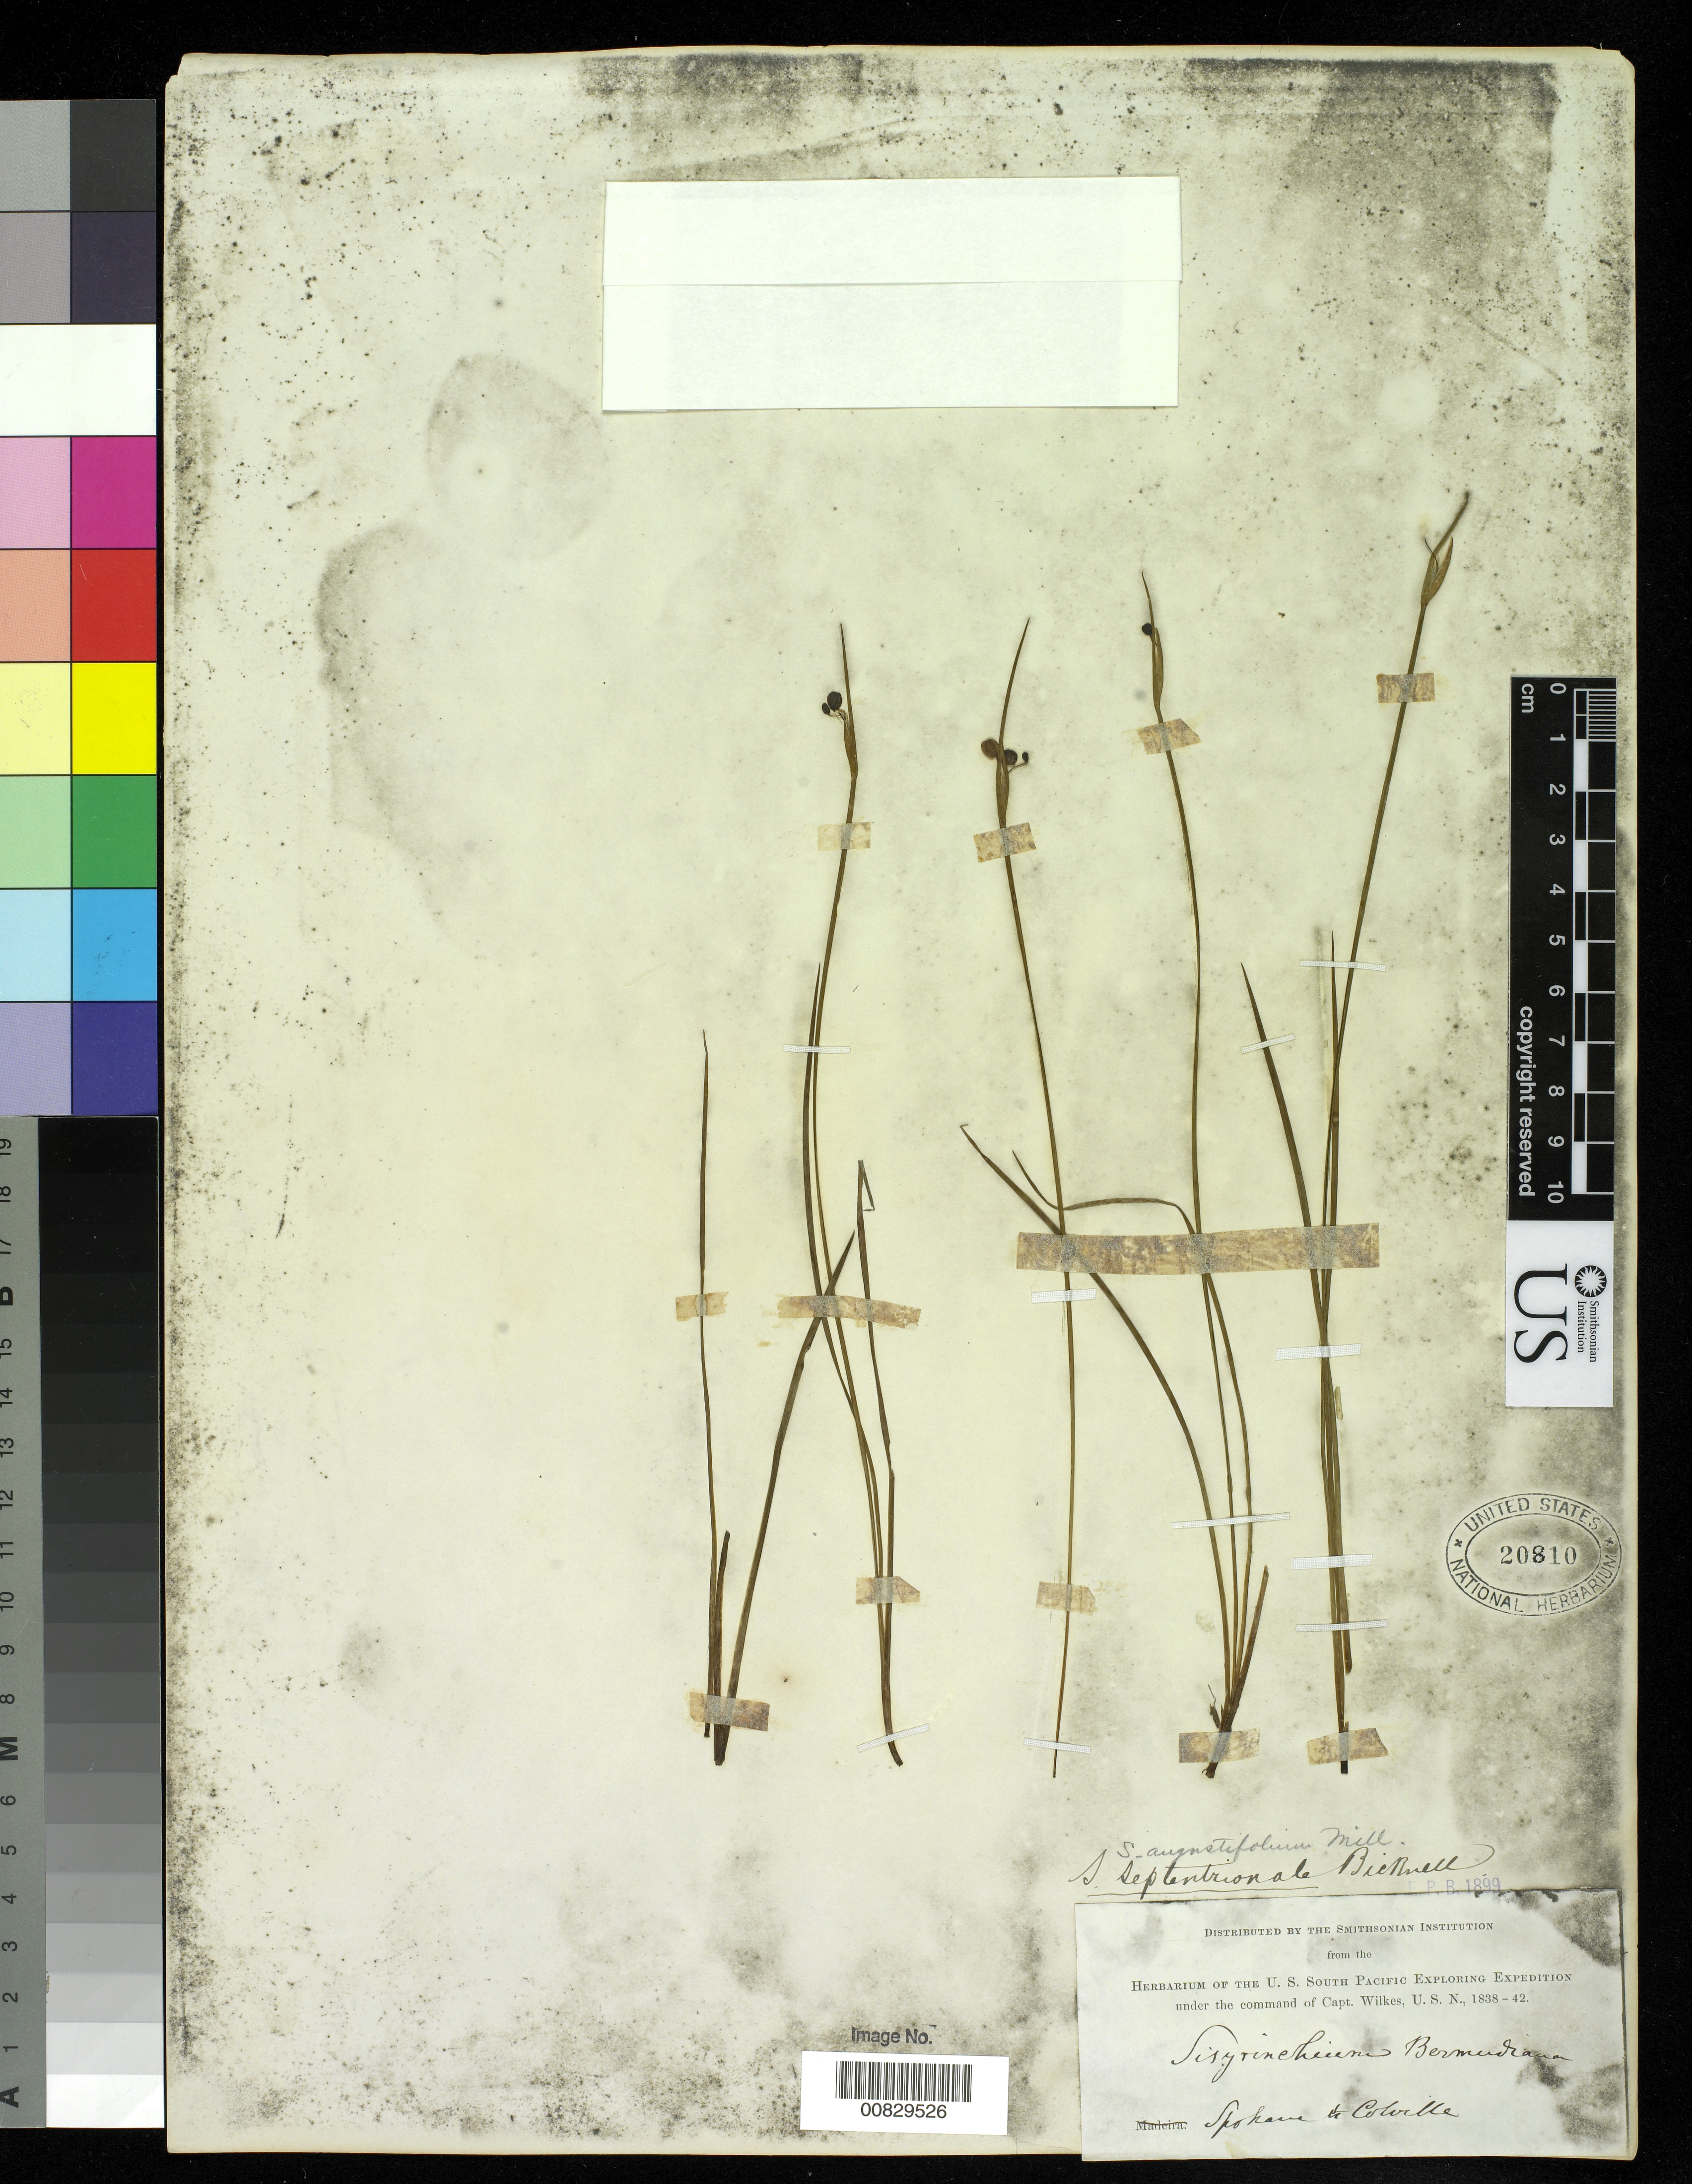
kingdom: Plantae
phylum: Tracheophyta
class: Liliopsida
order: Asparagales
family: Iridaceae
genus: Sisyrinchium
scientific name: Sisyrinchium angustifolium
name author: Mill.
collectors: Wilkes Explor. Exped.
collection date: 1838/1842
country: United States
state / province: Washington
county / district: Spokane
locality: Spokane & Colville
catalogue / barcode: US 20810